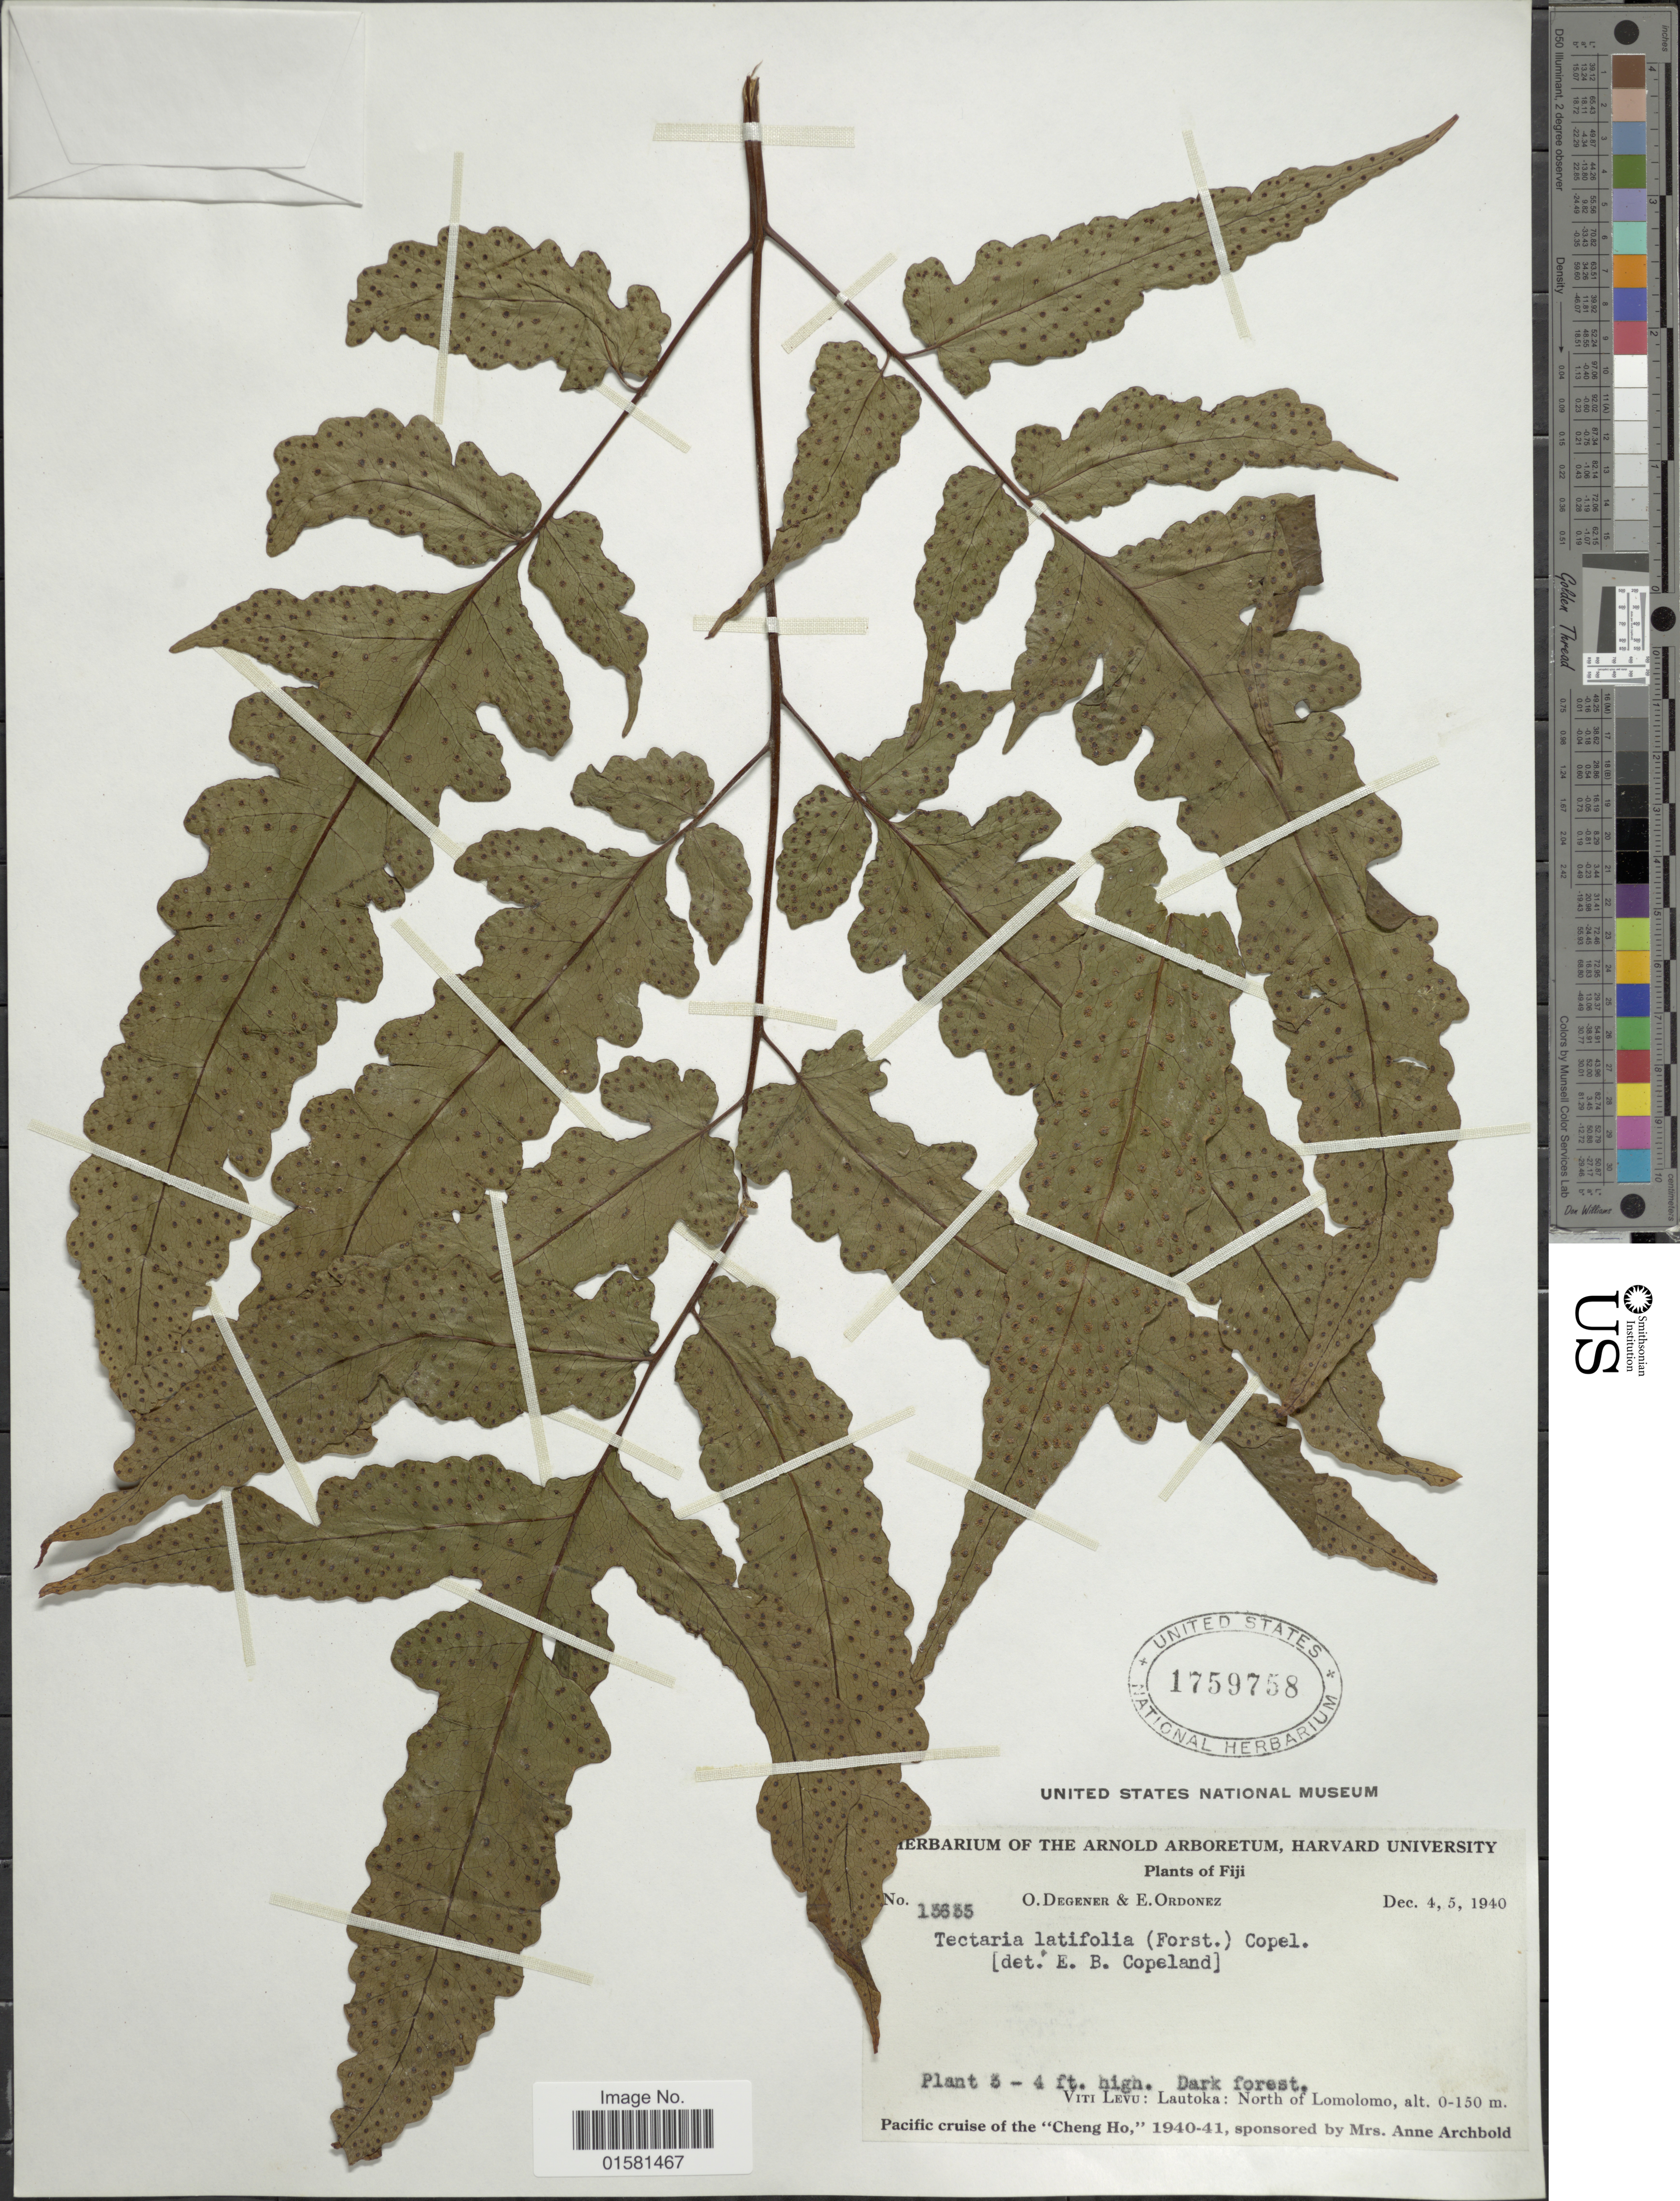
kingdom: Plantae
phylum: Tracheophyta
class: Polypodiopsida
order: Polypodiales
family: Tectariaceae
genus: Tectaria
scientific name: Tectaria latifolia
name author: (G. Forst.) Copel.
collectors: O. Degener & E. Ordonez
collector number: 13635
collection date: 1940-12-04/1940-12-05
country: Fiji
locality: Fiji: Viti Levu: Lautoka: North of Lomolomo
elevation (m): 0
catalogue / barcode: US 1759758